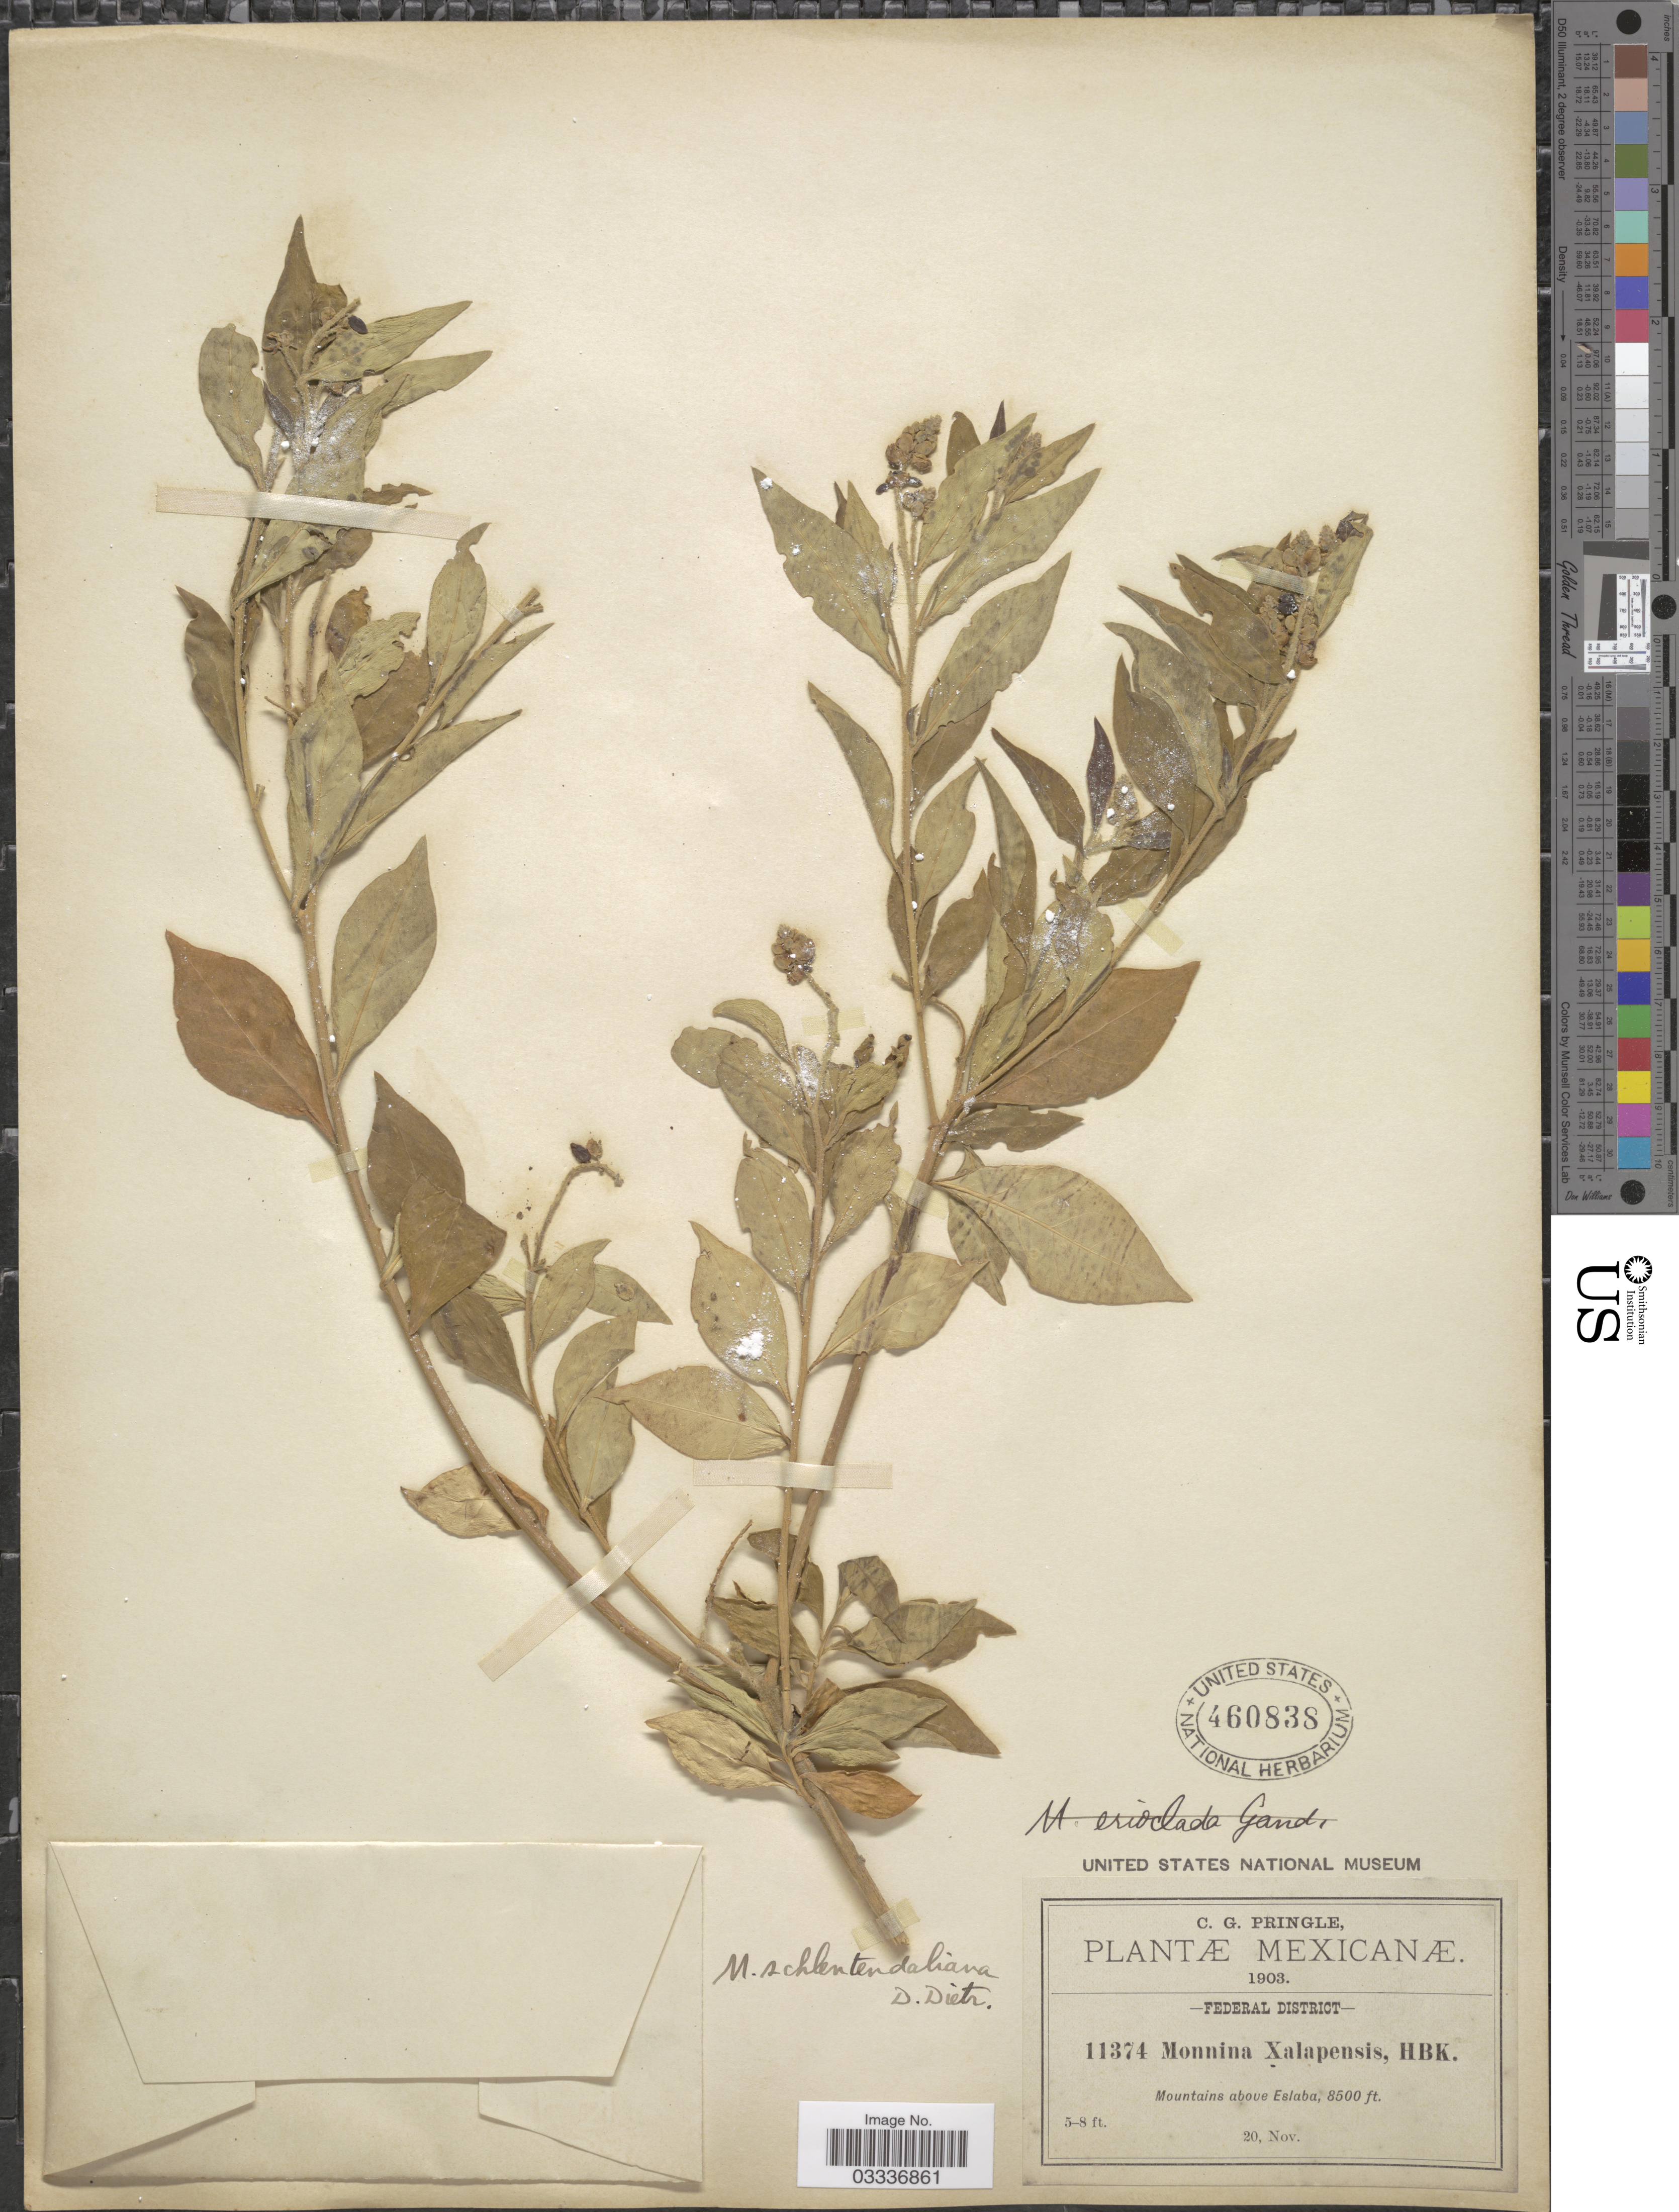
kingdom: Plantae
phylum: Tracheophyta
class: Magnoliopsida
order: Fabales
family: Polygalaceae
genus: Monnina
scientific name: Monnina schlechtendaliana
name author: D. Dietr.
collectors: C. G. Pringle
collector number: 11374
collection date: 1903-11-20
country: Mexico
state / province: Distrito Federal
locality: Federal District. Mountains above Eslaba.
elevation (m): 2591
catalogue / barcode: US 460838